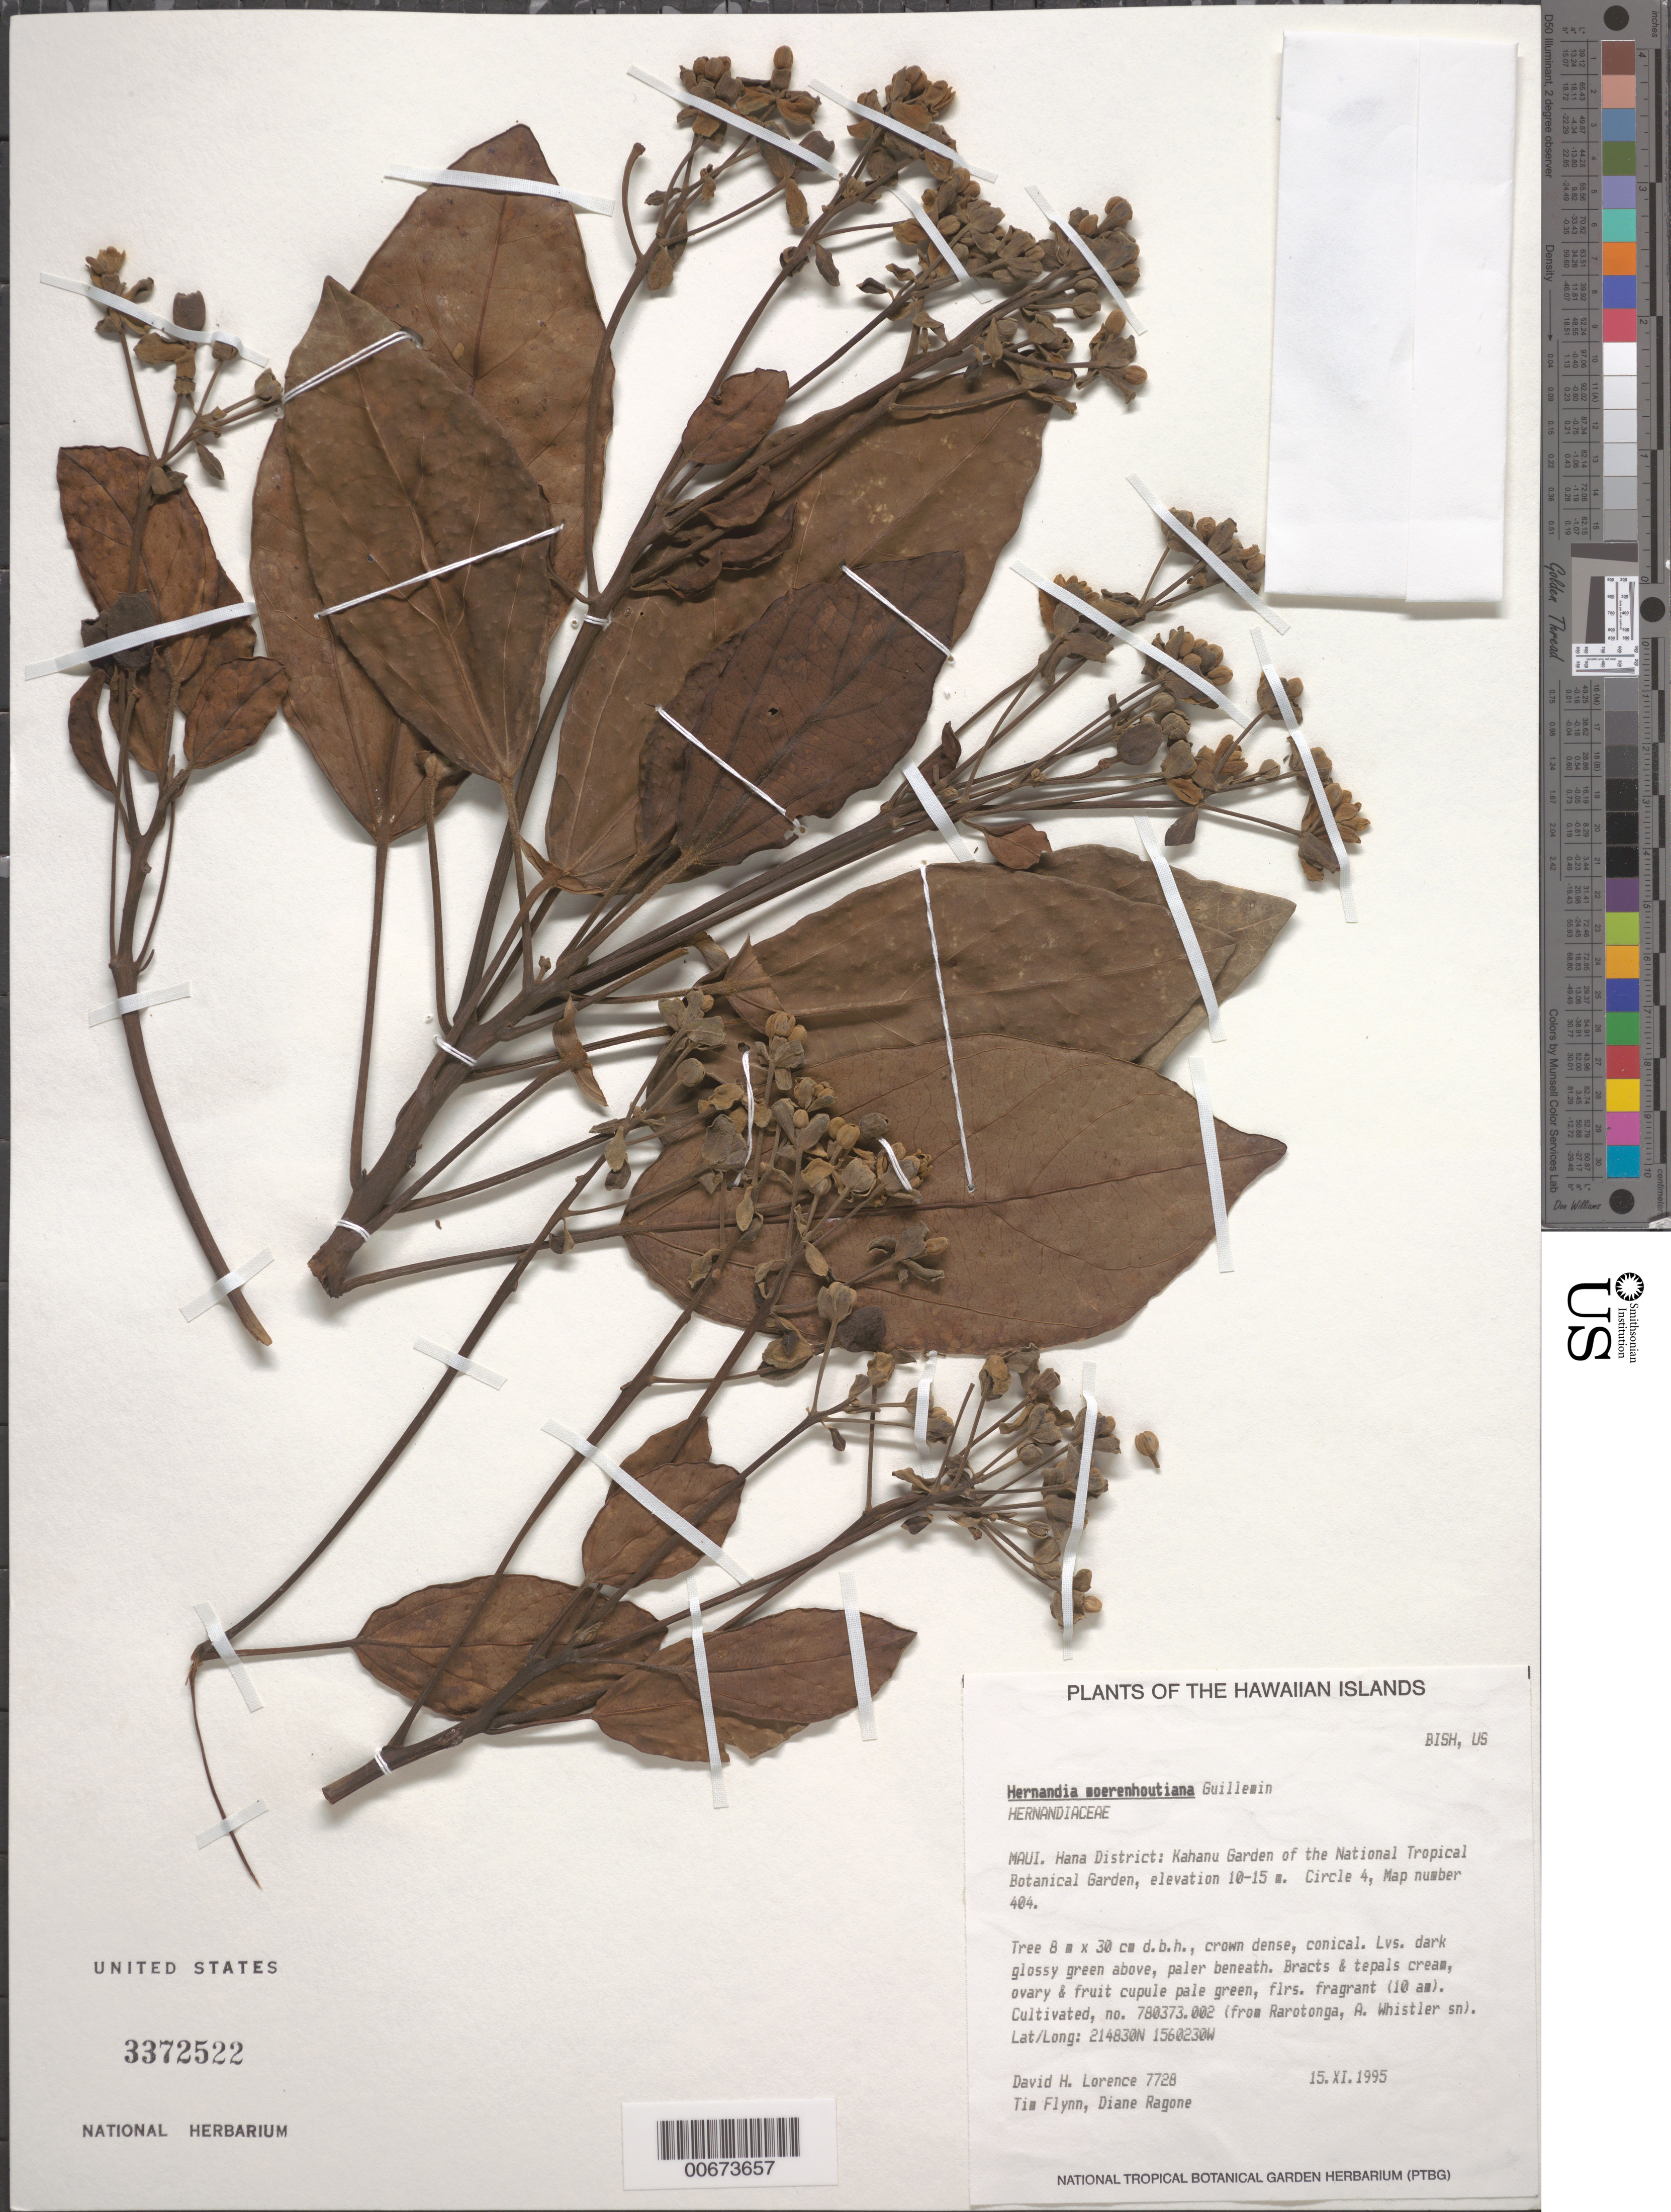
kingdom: Plantae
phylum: Tracheophyta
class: Magnoliopsida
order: Laurales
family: Hernandiaceae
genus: Hernandia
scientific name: Hernandia moerenhoutiana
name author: Guill.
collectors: D. Lorence, T. W. Flynn & D. Ragone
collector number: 7728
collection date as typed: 15 Nov 1995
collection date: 1995-11-15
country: United States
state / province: Hawaii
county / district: Maui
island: Maui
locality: Hana District: Kahanu Garden of the National Tropical Botanical Garden. Circle 4 map number 404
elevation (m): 10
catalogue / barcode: US 3372522